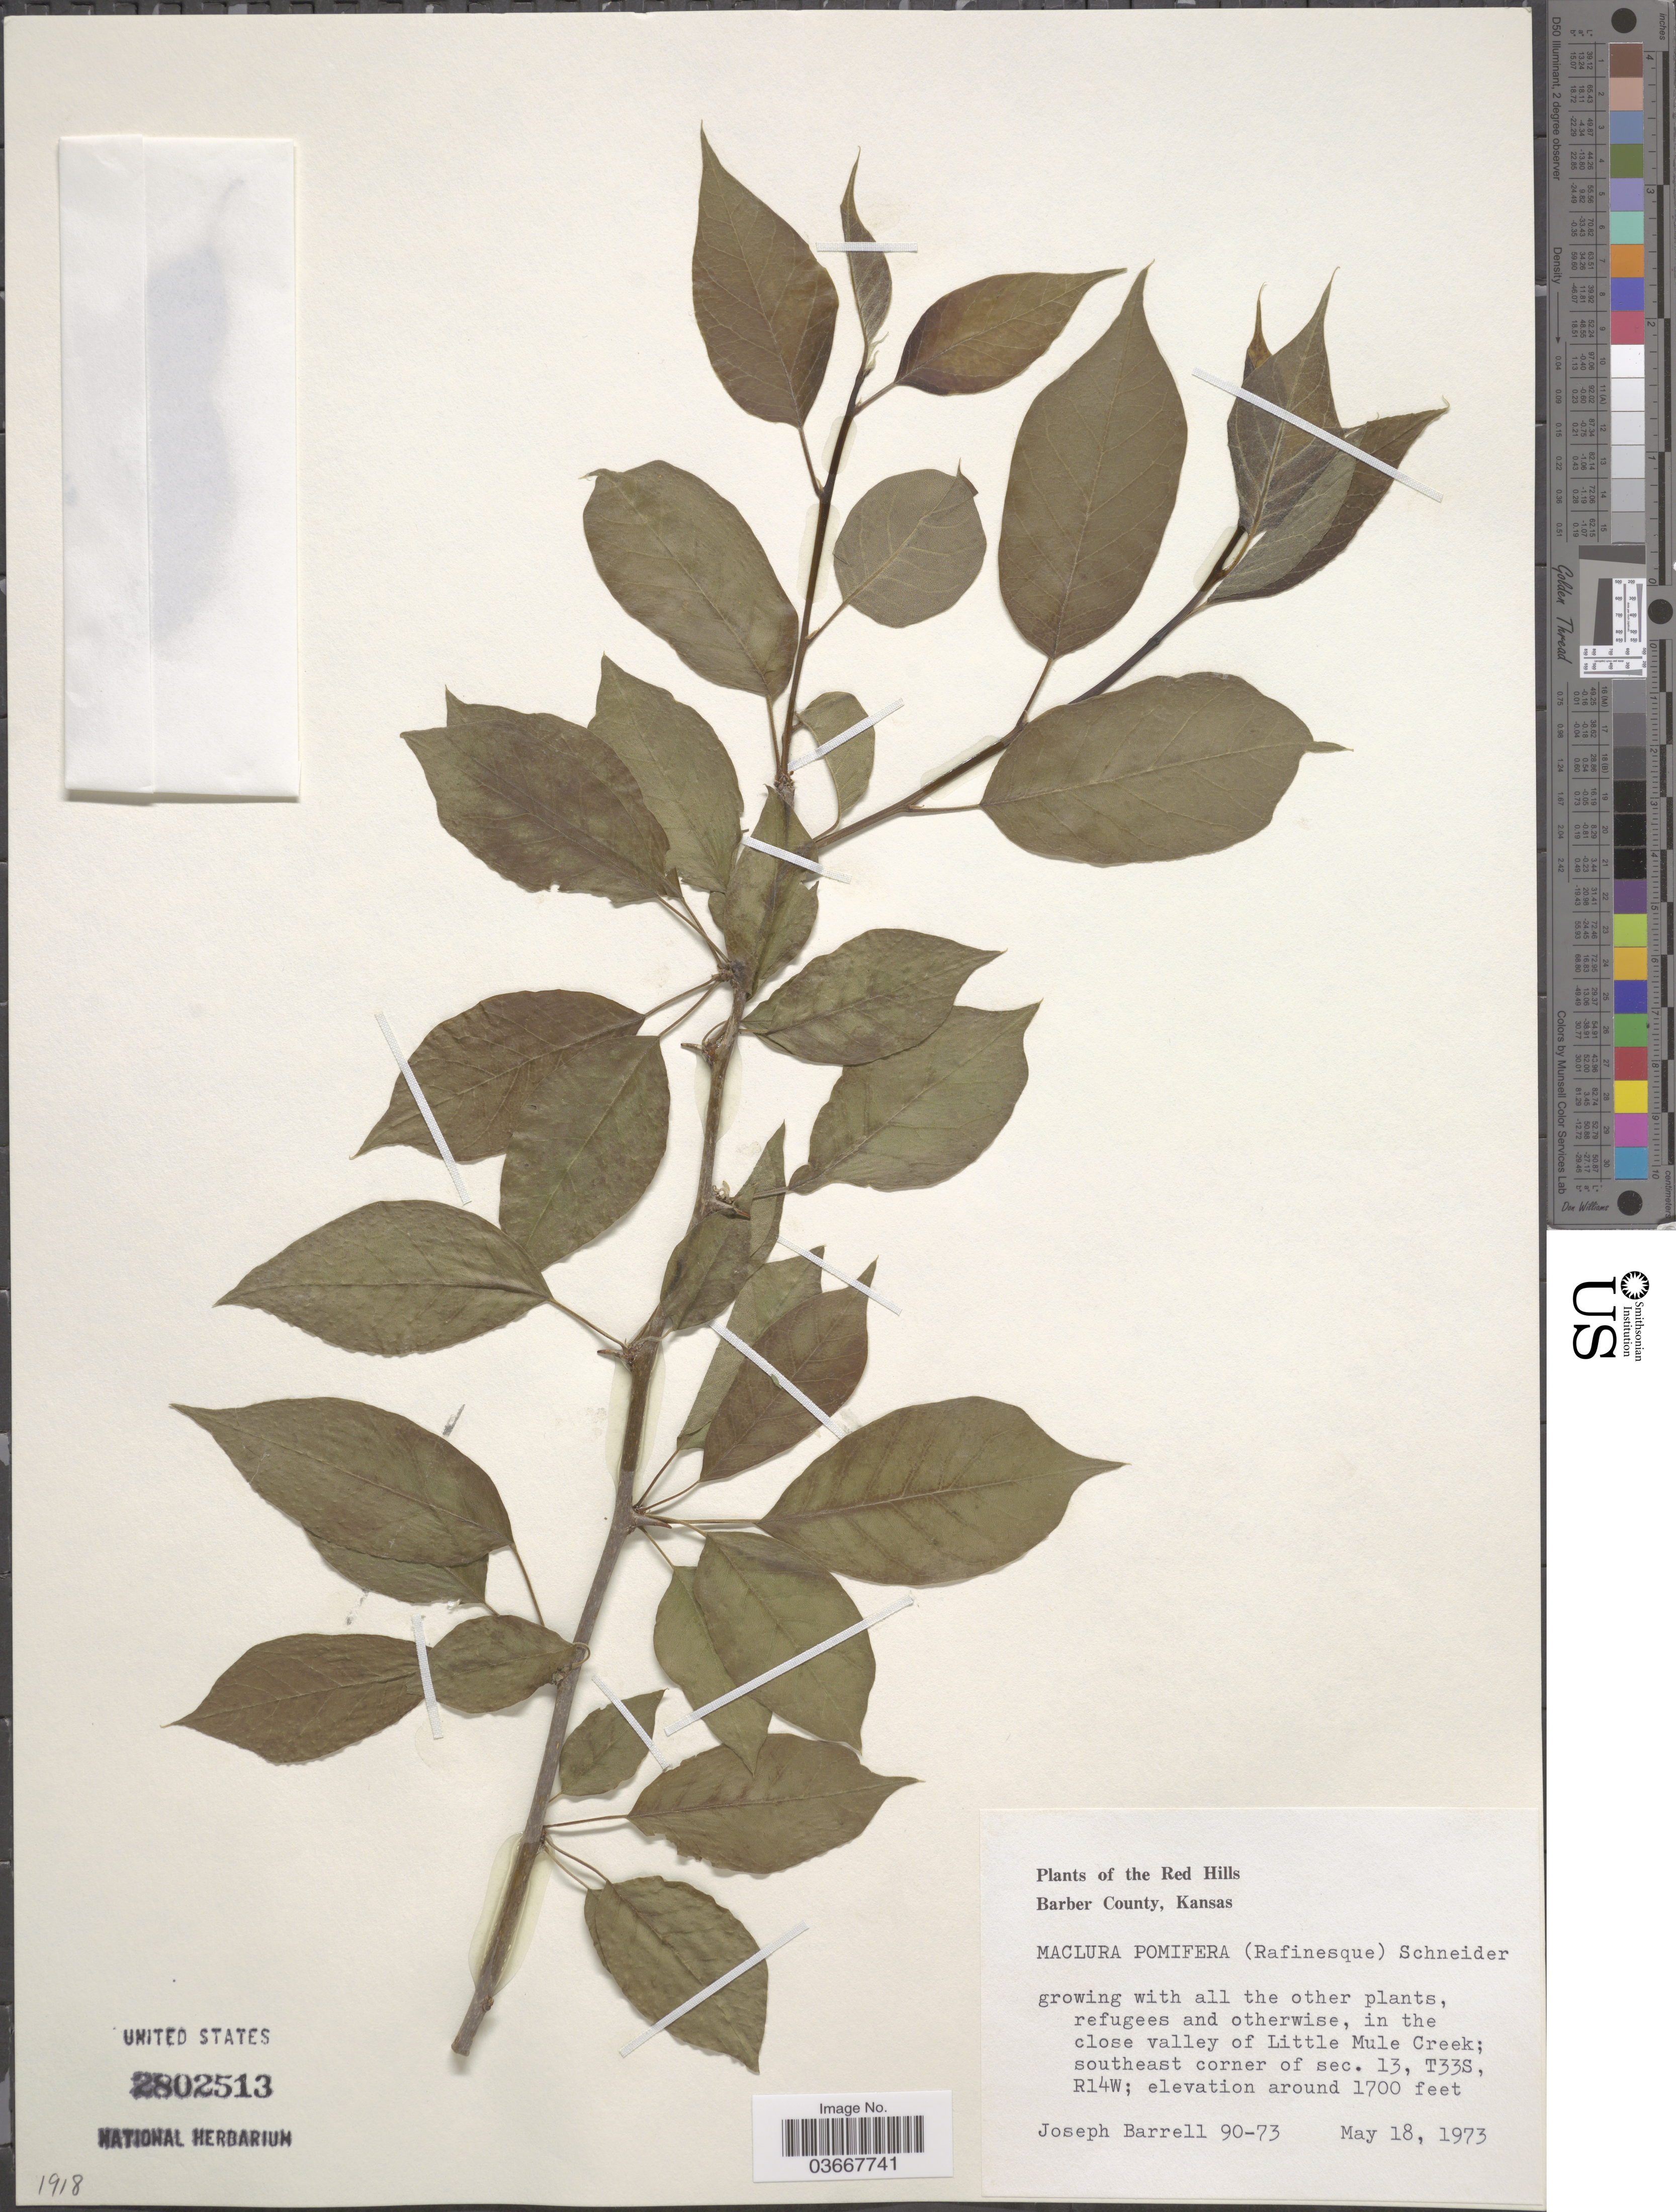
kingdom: Plantae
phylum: Tracheophyta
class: Magnoliopsida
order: Rosales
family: Moraceae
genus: Maclura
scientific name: Maclura pomifera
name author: (Raf.) C.K. Schneid.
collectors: J. Barrell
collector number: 90-73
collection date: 1973-05-18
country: United States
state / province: Kansas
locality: Red Hills. Barber County. In the close valley of Little Mule Creek; southeast corner of sec. 13, T33S, R14W.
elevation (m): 518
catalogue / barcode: US 2802513